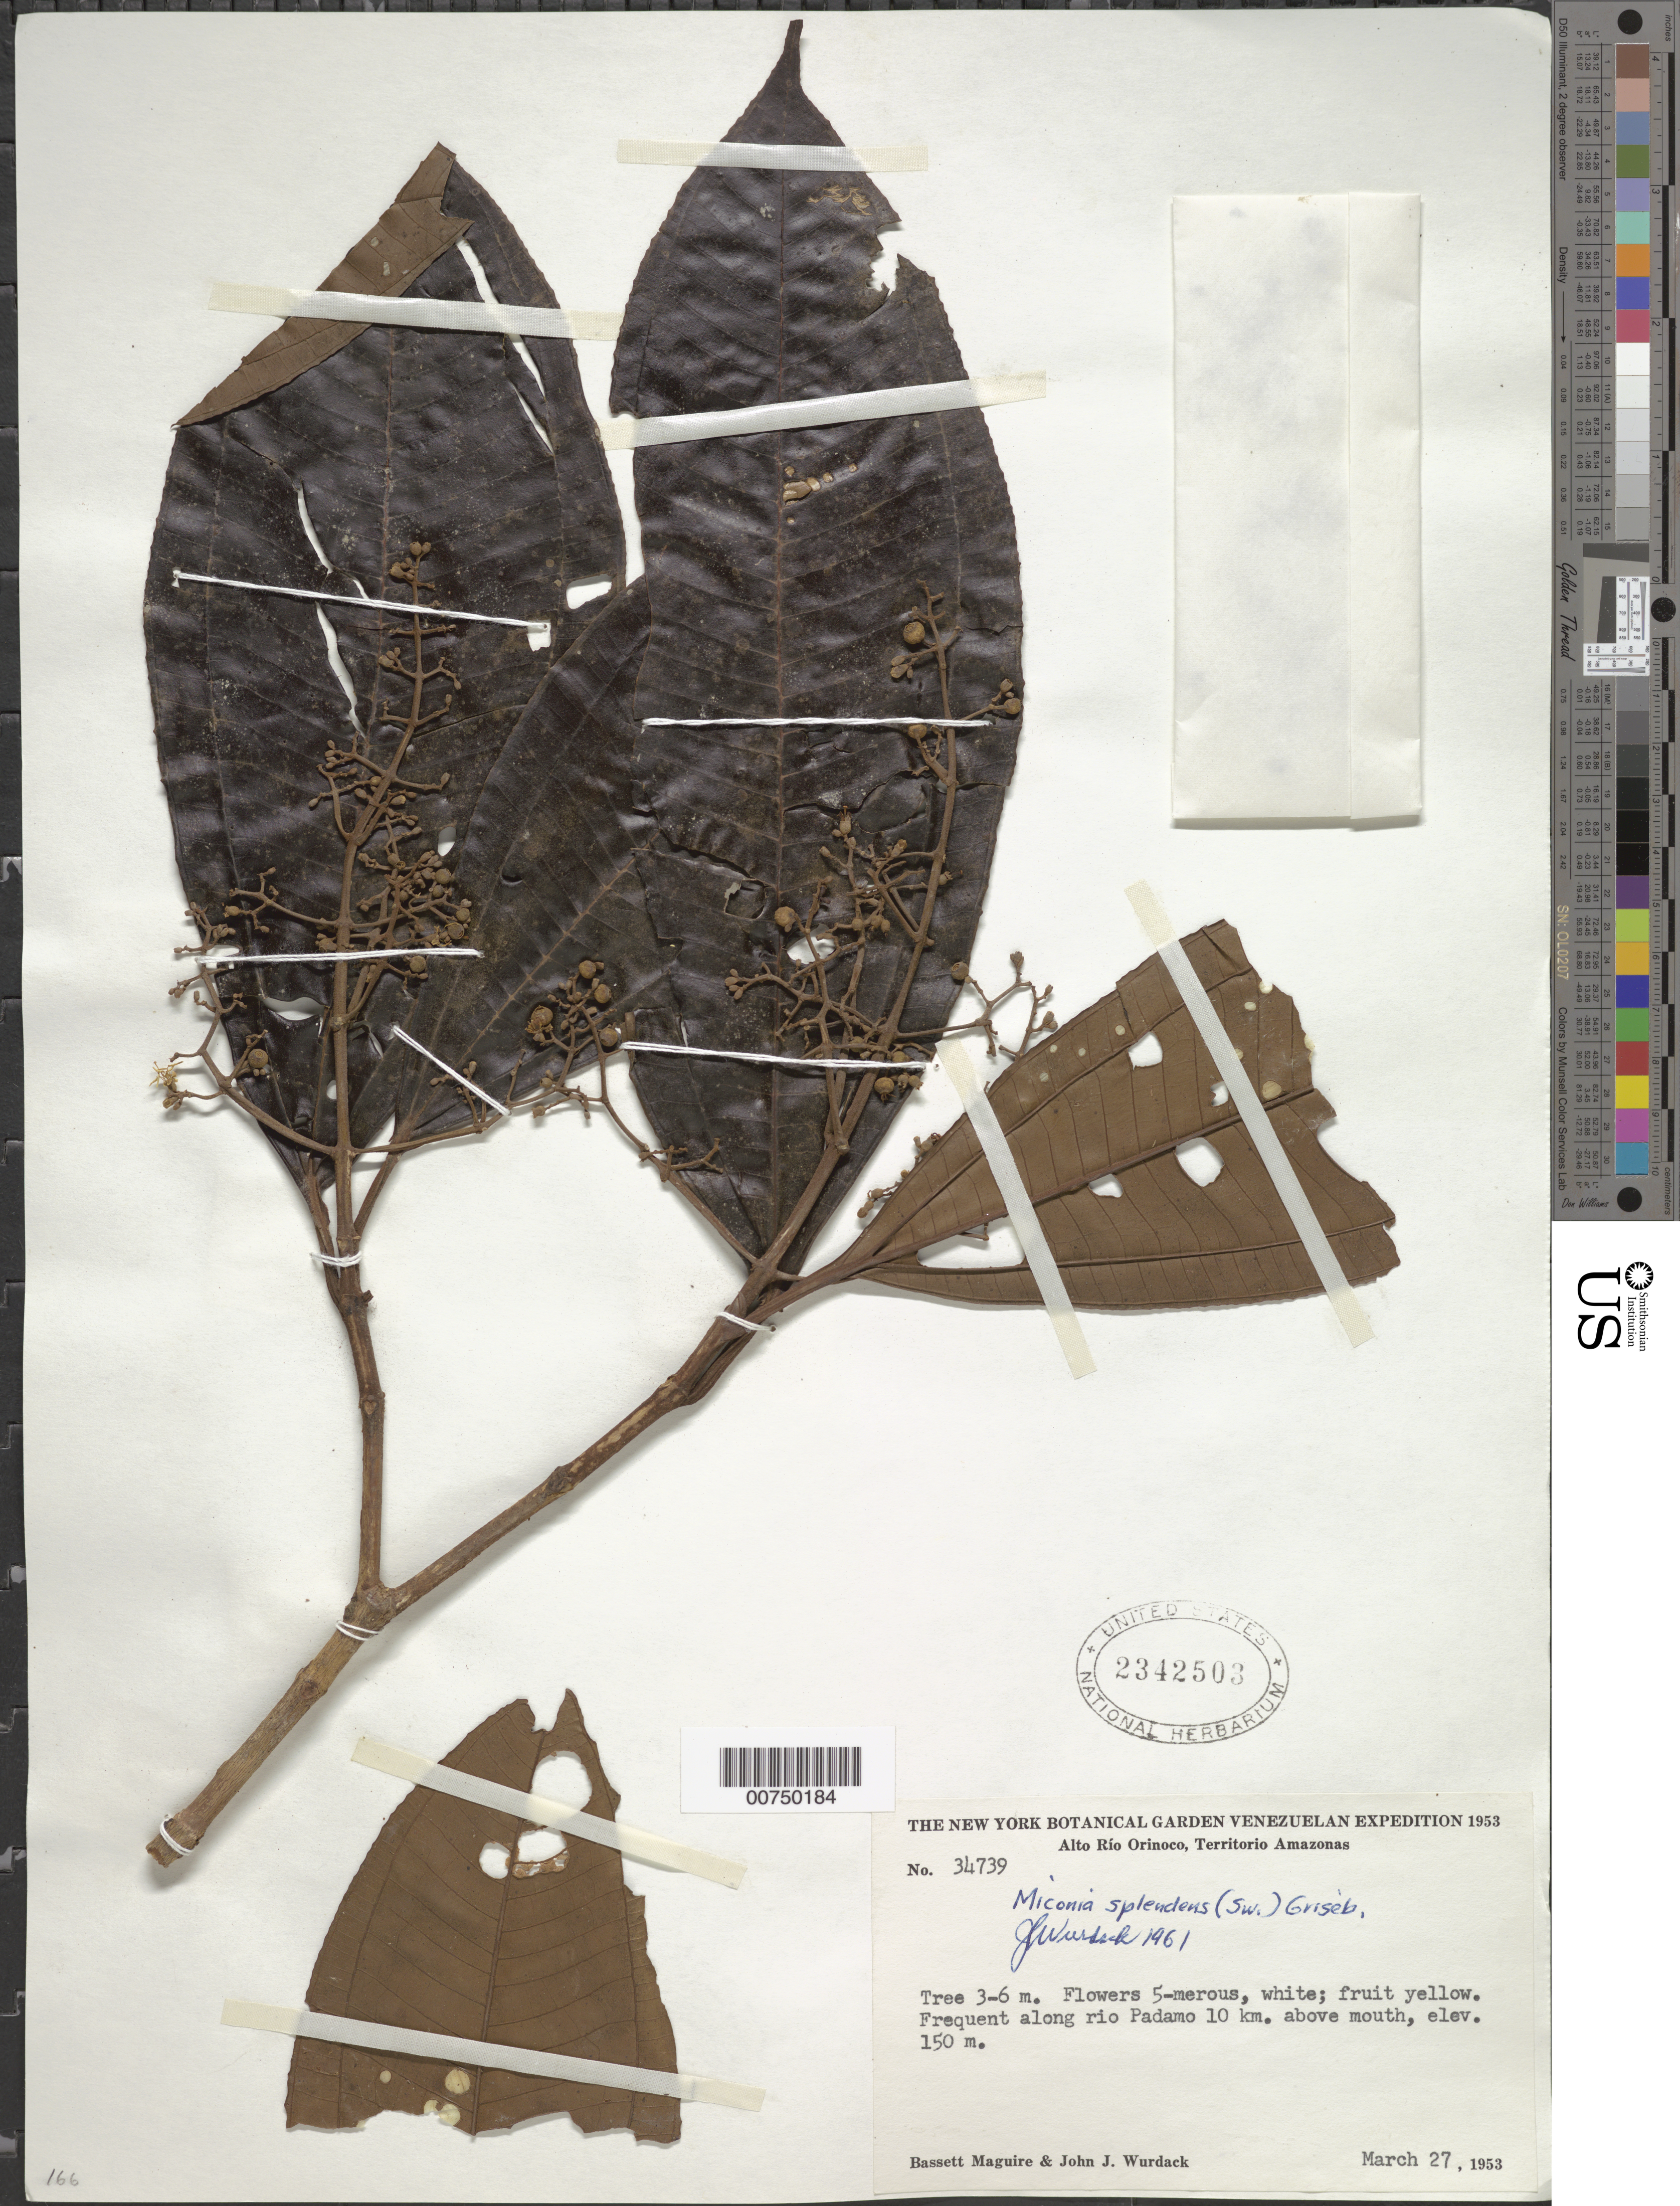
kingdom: Plantae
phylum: Tracheophyta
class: Magnoliopsida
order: Myrtales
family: Melastomataceae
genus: Miconia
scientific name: Miconia splendens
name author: (Sw.) Griseb.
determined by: Wurdack, John J., (US), US (UNITED STATES)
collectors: B. Maguire & J. J. Wurdack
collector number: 34739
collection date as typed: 27-Mar-53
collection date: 1953-03-27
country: Venezuela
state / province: Amazonas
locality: Alto Río Orinoco, Río Padamo, 10 km above mouth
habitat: Along river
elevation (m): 150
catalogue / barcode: US 2342503